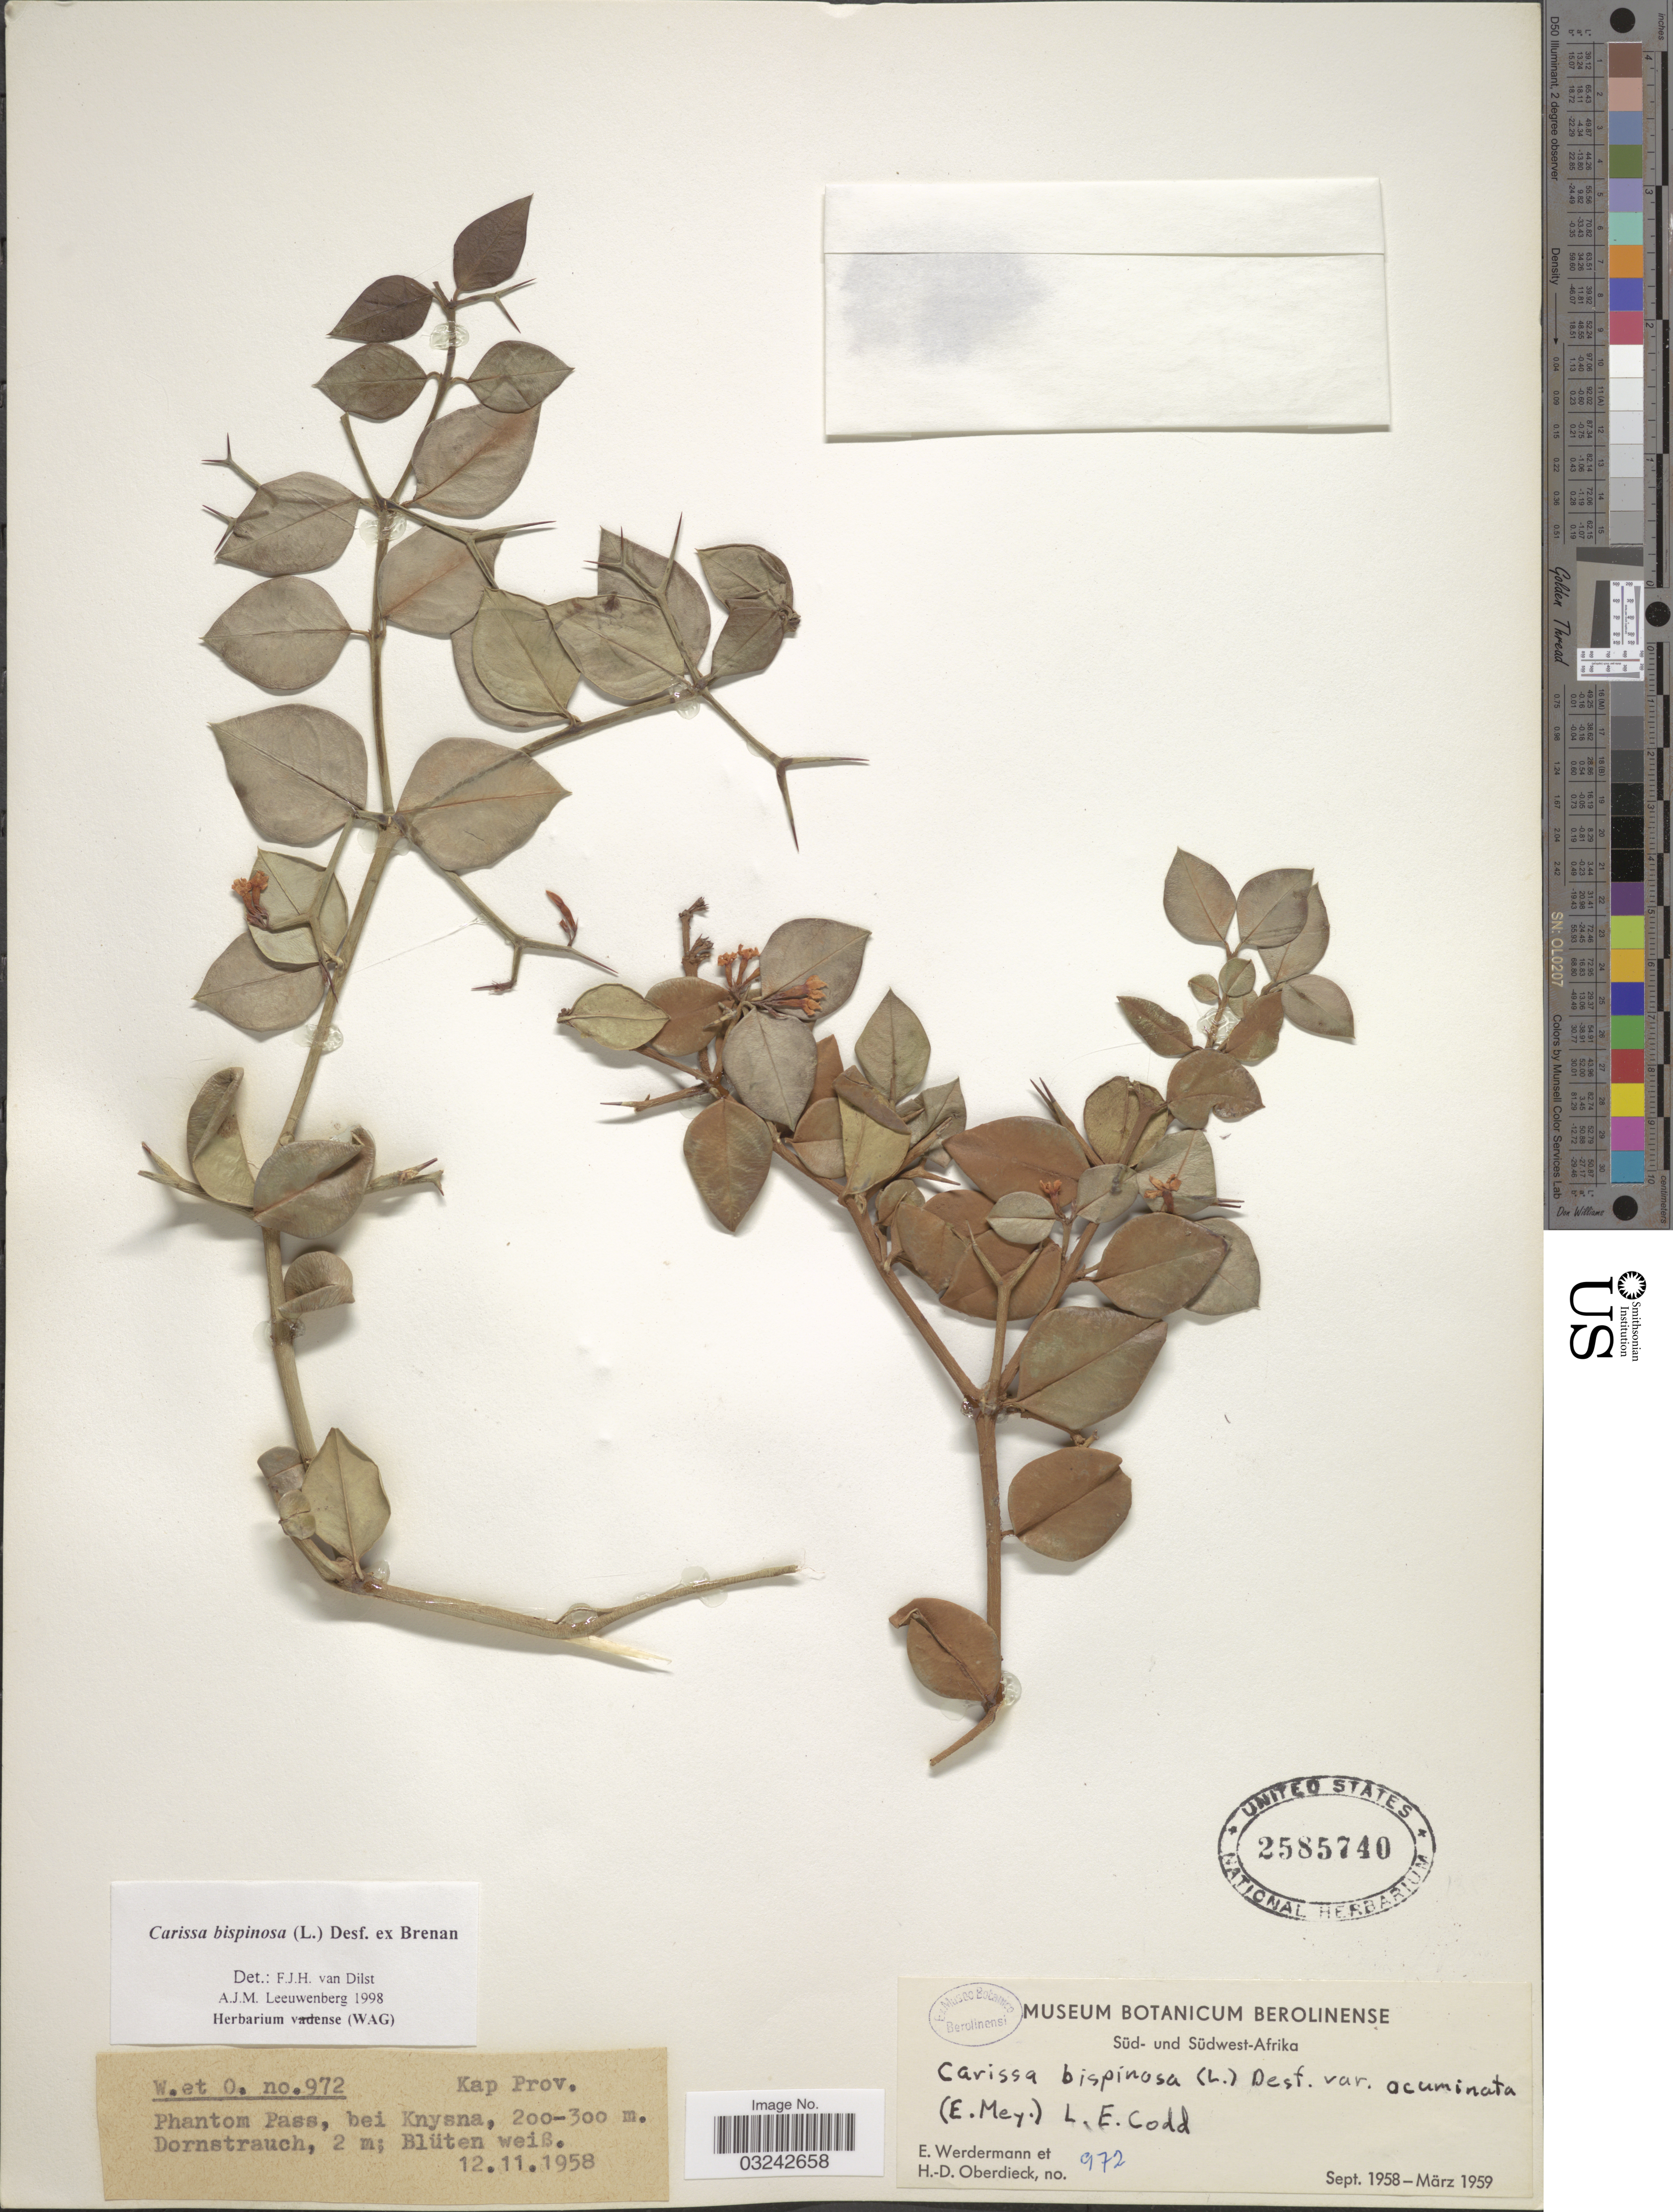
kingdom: Plantae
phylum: Tracheophyta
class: Magnoliopsida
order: Gentianales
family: Apocynaceae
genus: Carissa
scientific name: Carissa bispinosa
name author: (L.) Desf. ex Brenan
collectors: E. Werdermann & H. Oberdieck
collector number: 972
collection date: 1958-11-12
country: South Africa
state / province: Western Cape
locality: Kap Prov. Phantom Pass, bei Knysna.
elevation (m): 200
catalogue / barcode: US 2585740